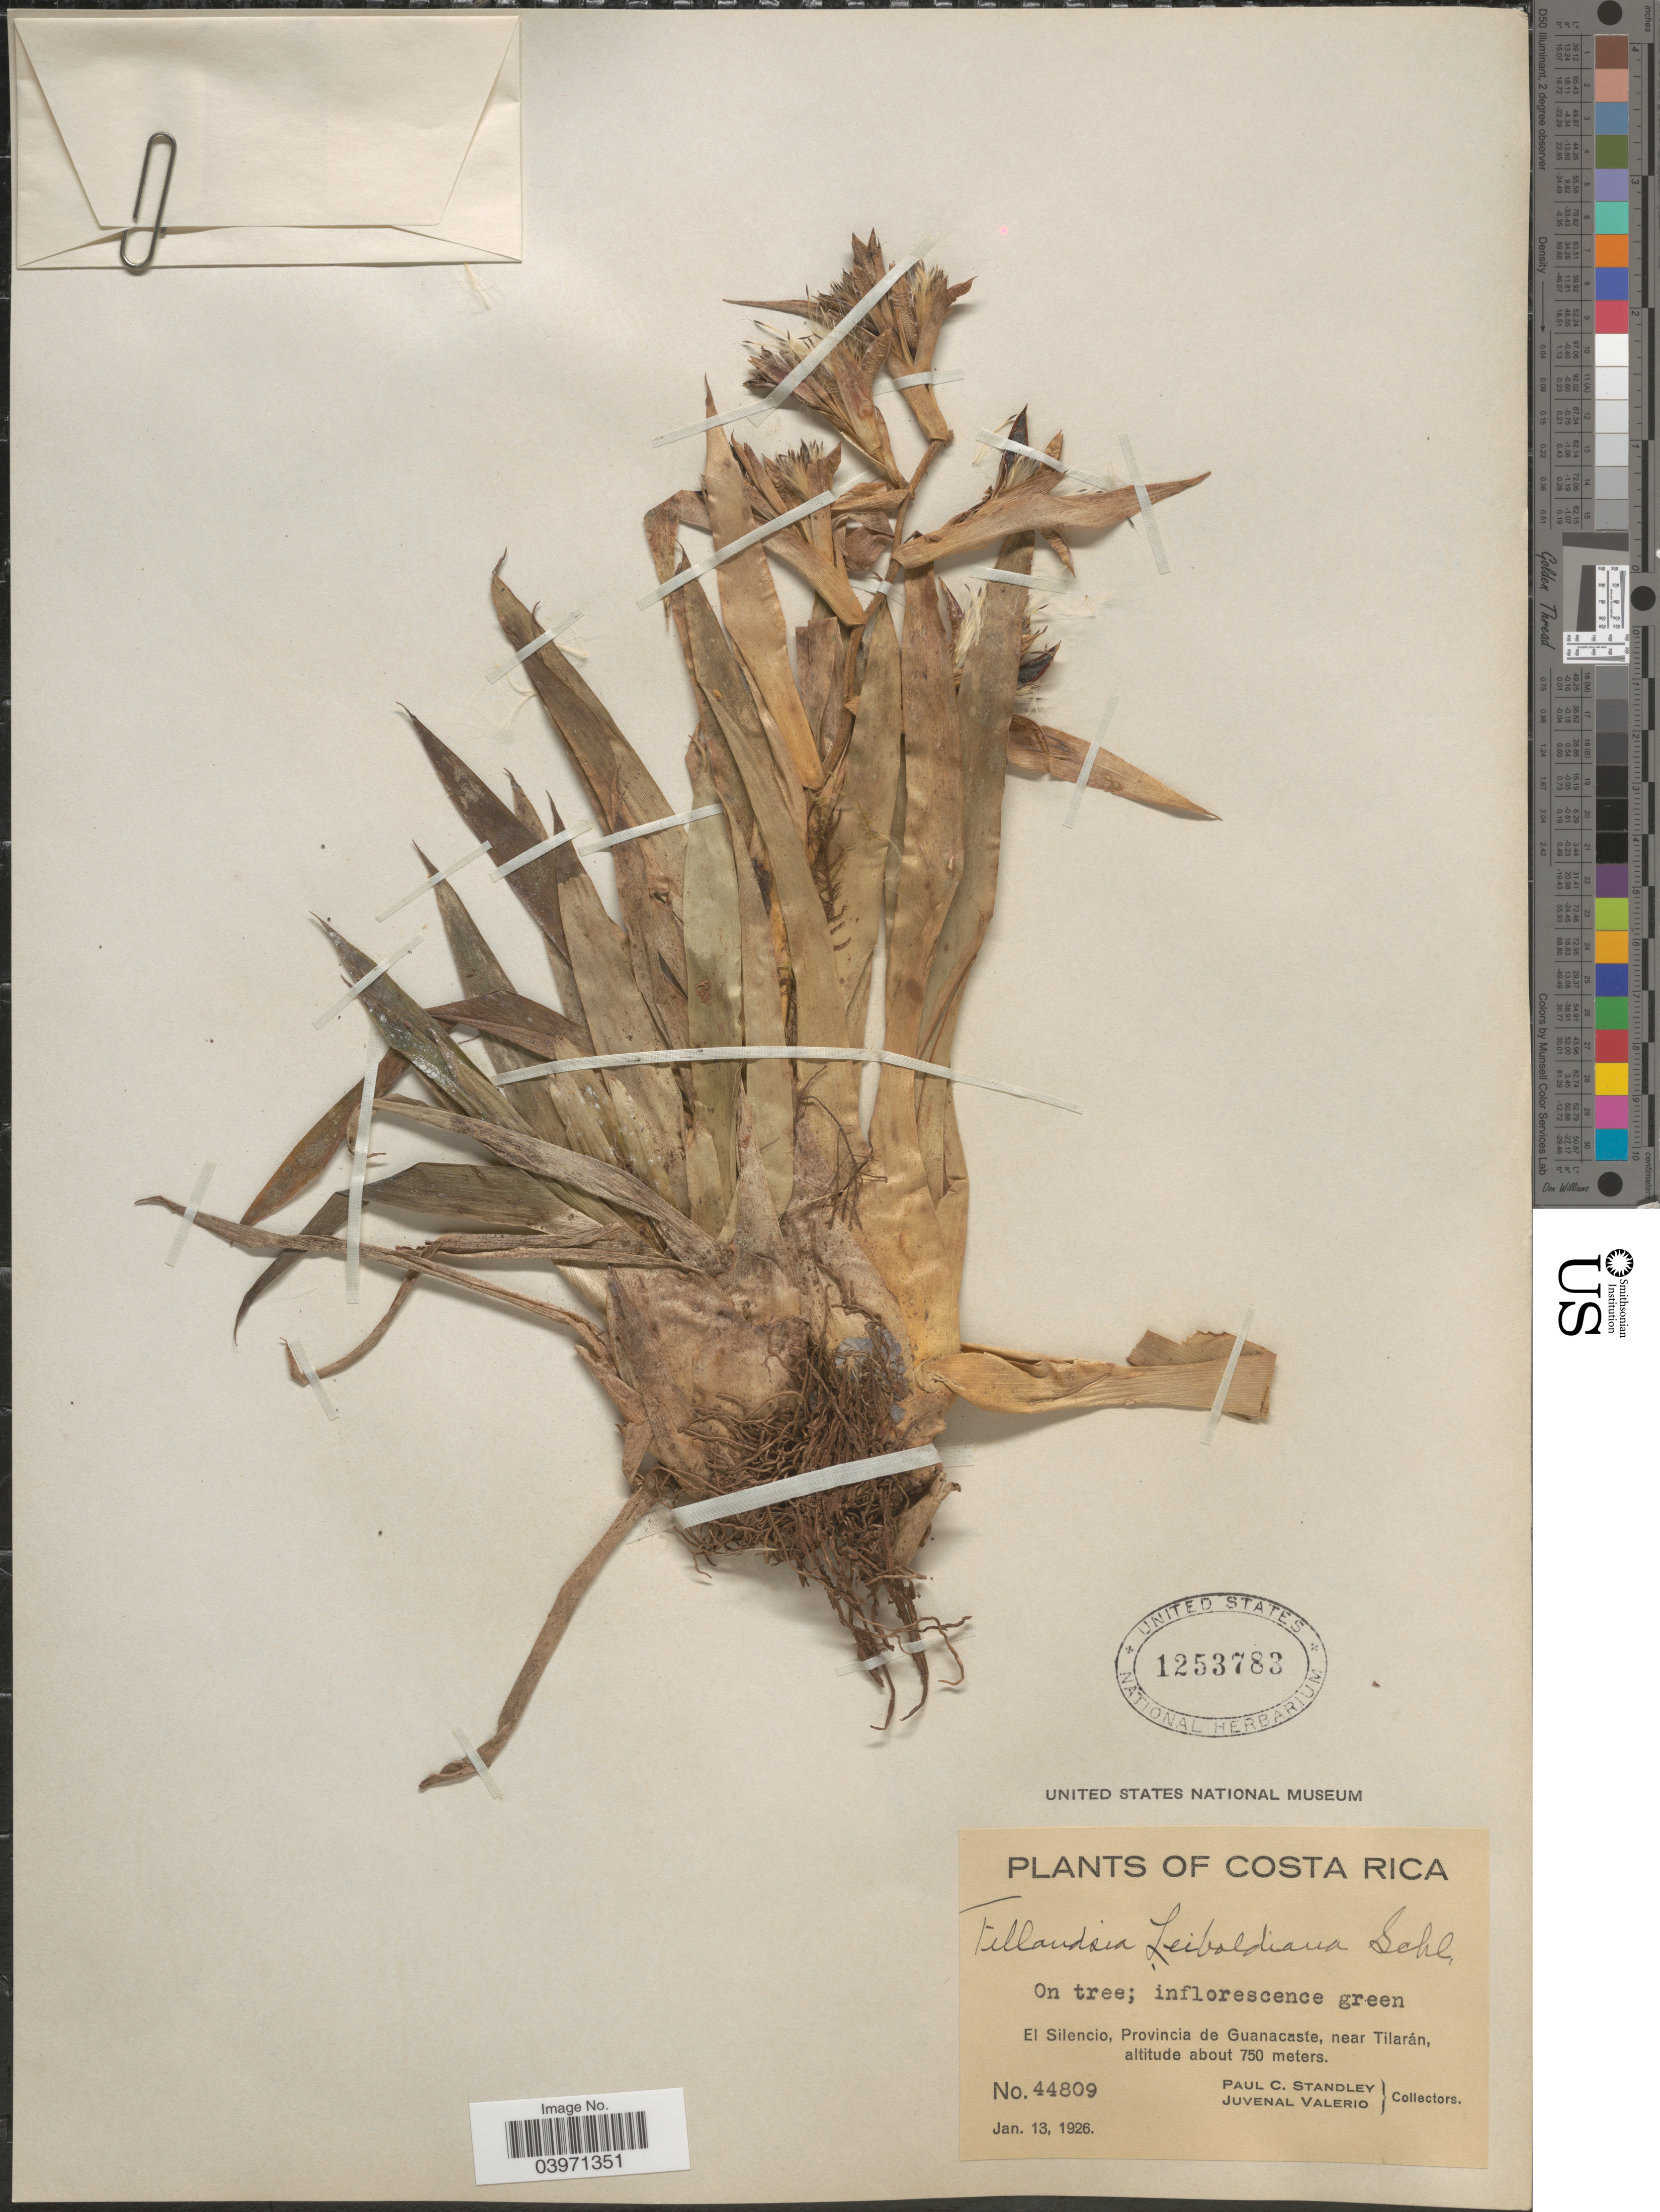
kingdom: Plantae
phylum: Tracheophyta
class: Liliopsida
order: Poales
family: Bromeliaceae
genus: Tillandsia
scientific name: Tillandsia leiboldiana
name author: Schltdl.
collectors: P. C. Standley & J. Valerio R.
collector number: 44809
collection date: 1926-01-13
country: Costa Rica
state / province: Guanacaste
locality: El Silencio, near Tilarán.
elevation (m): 750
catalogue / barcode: US 1253783